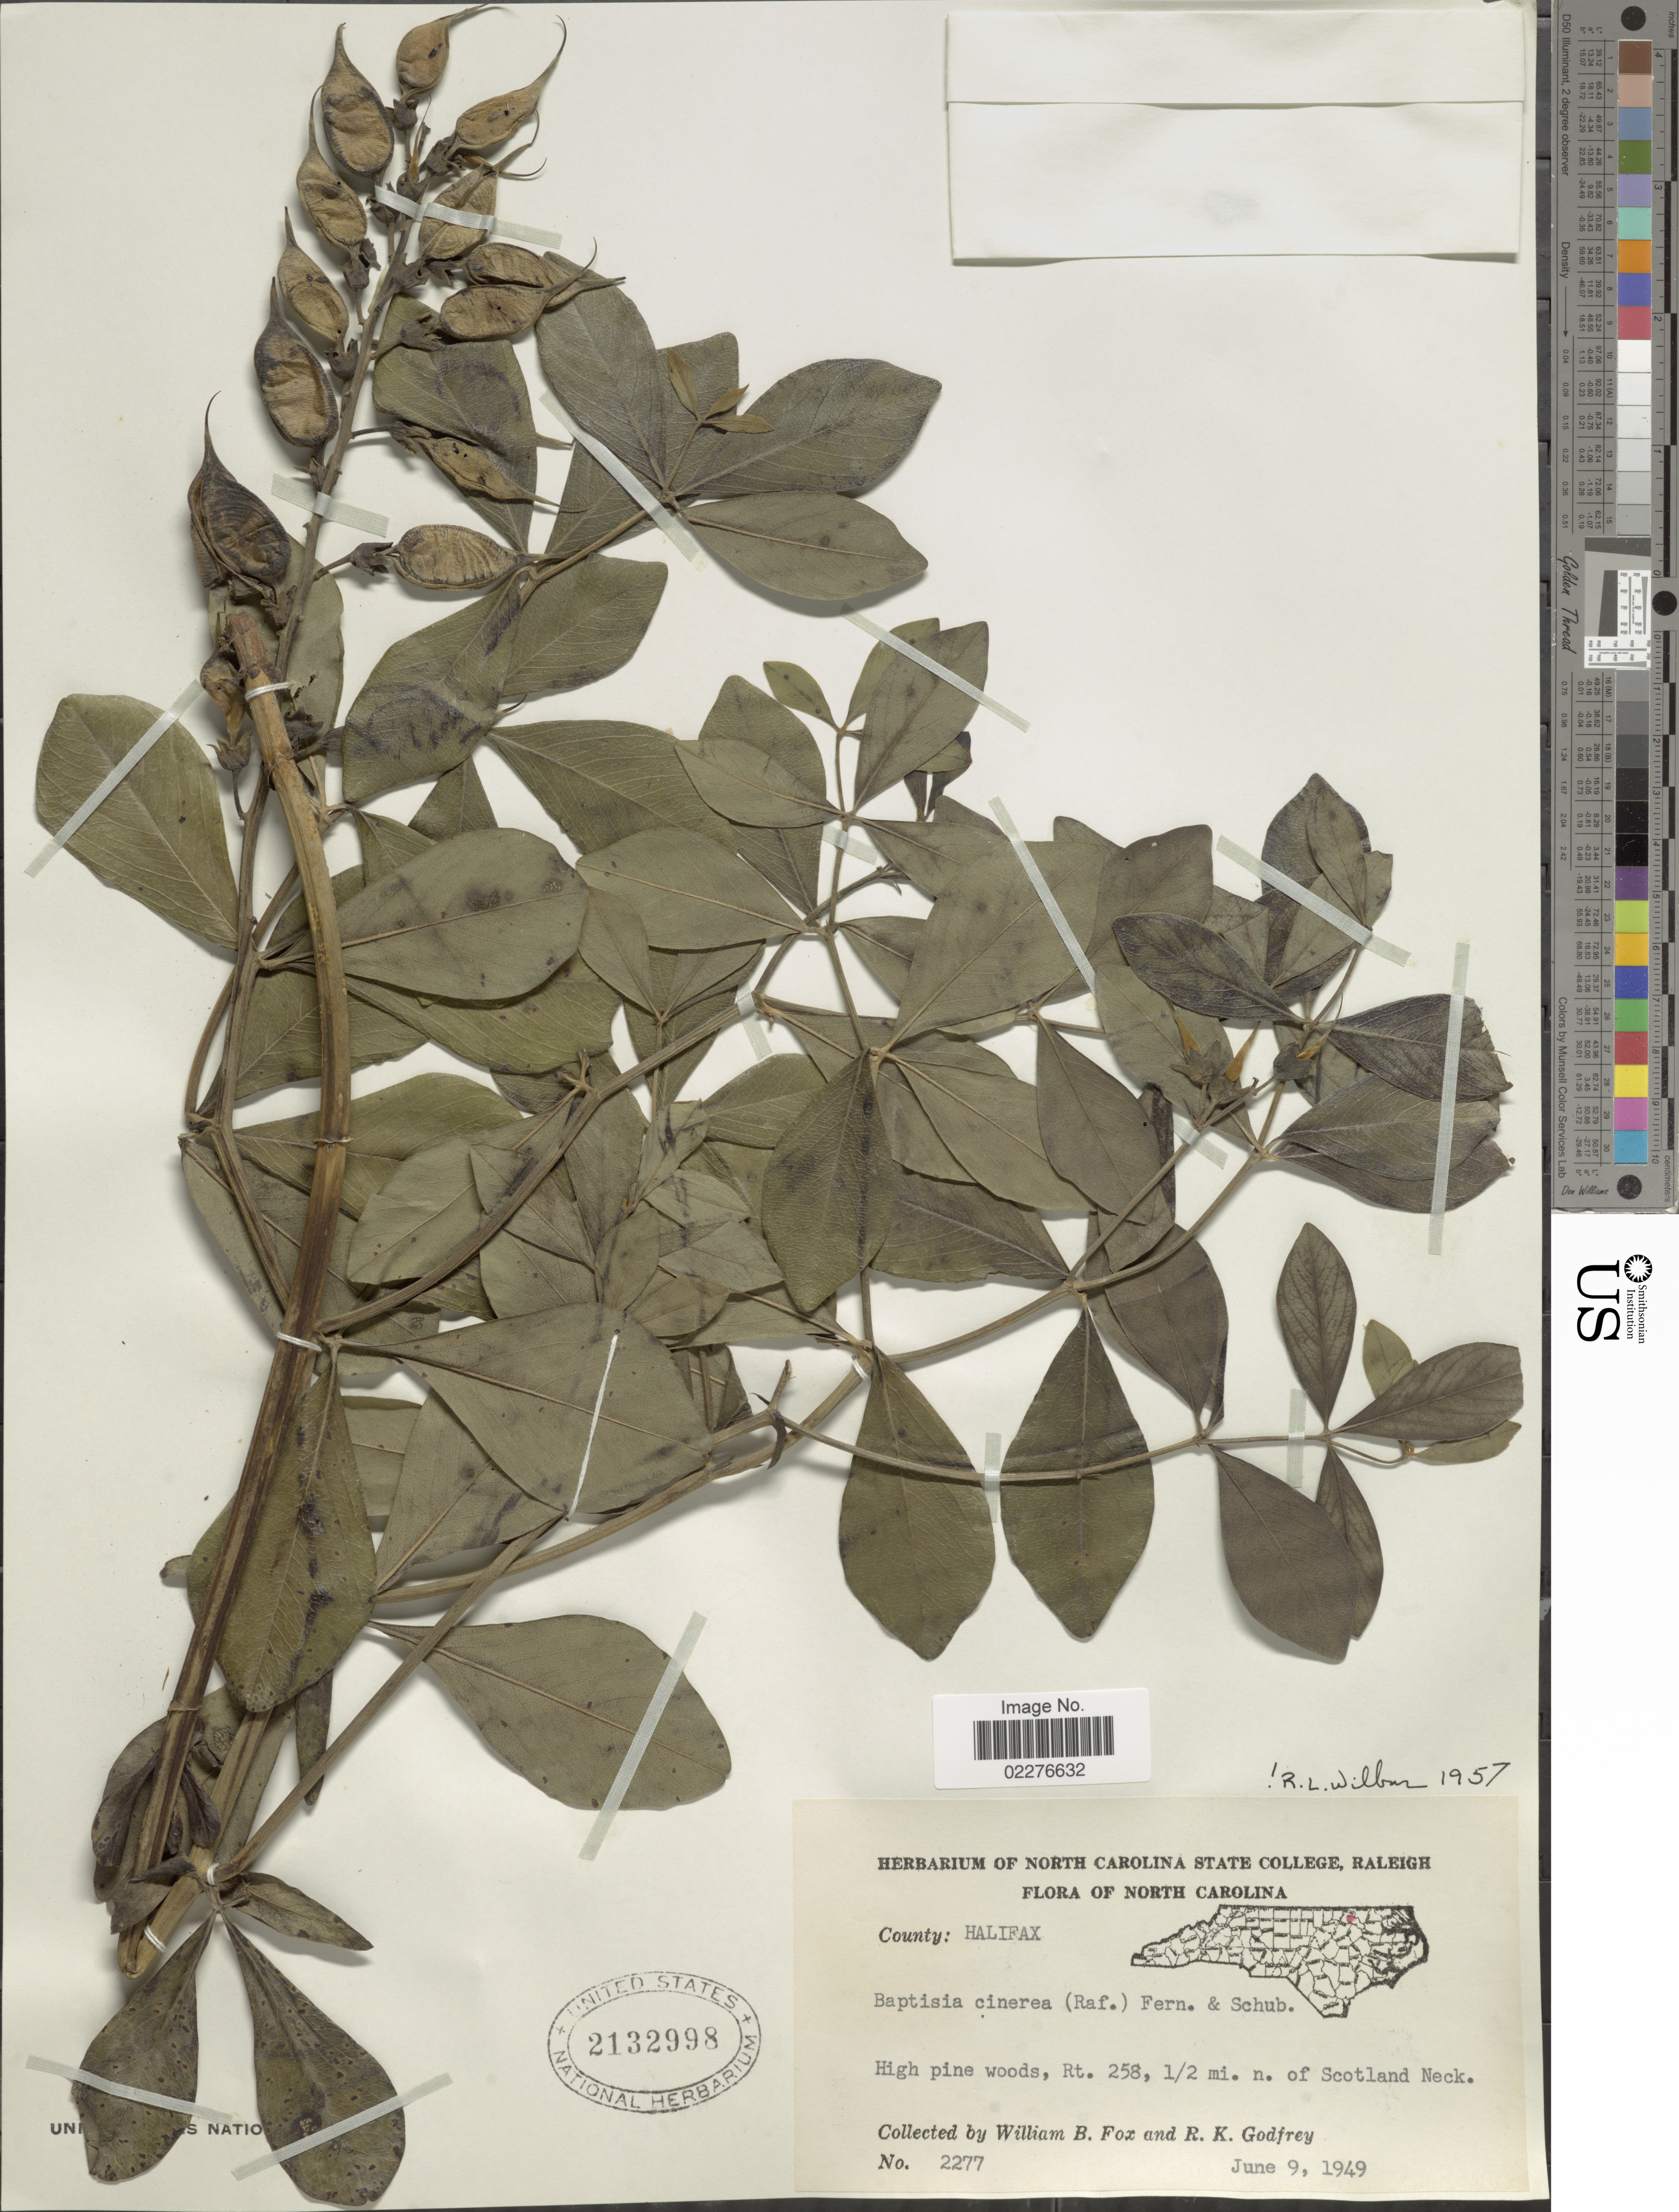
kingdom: Plantae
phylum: Tracheophyta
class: Magnoliopsida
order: Fabales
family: Fabaceae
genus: Baptisia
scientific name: Baptisia cinerea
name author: (Raf.) Fernald & B.G. Schub.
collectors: W. B. Fox & R. K. Godfrey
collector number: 2277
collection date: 1949-06-09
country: United States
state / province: North Carolina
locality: Halifax, High pine woods, Rt 258, ½ mi n of Scotland Neck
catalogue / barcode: US 2132998